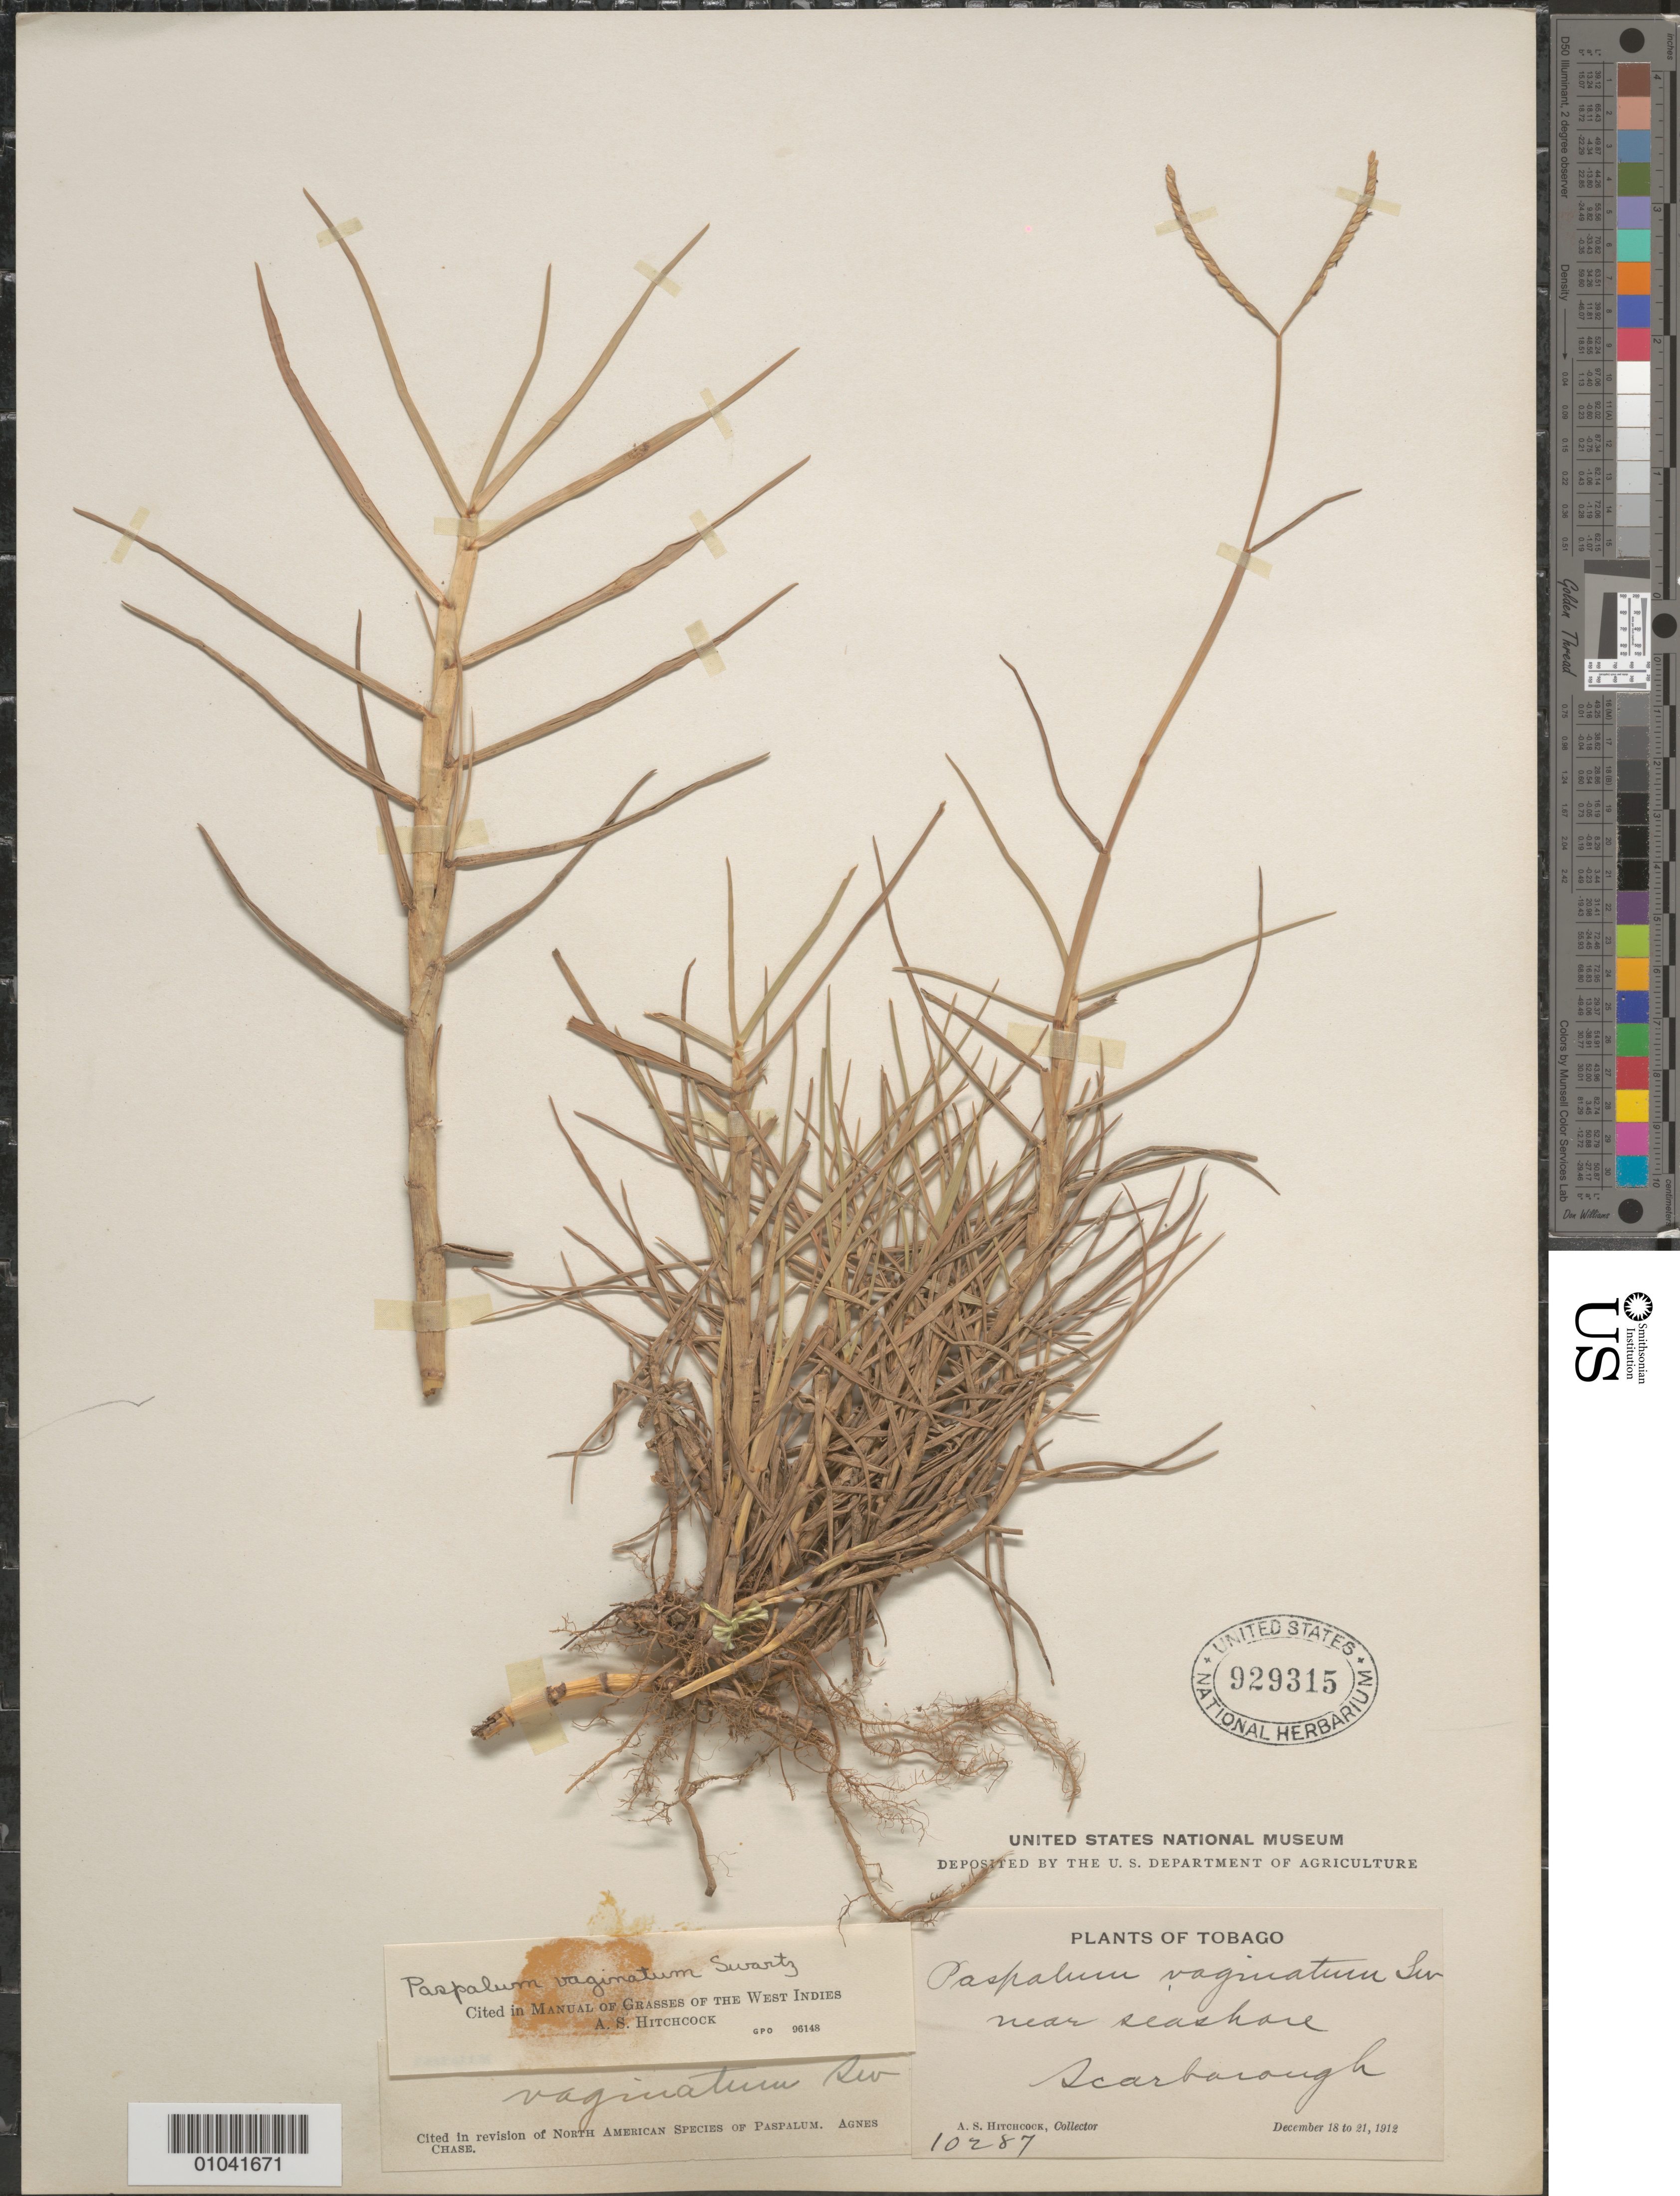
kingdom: Plantae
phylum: Tracheophyta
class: Liliopsida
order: Poales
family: Poaceae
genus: Paspalum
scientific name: Paspalum vaginatum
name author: Sw.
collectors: A. S. Hitchcock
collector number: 10287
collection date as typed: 18 Dec 1912 to 21 Dec 1912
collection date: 1912-12-18/1912-12-21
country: Trinidad and Tobago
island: Tobago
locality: Scarborough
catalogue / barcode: US 929315